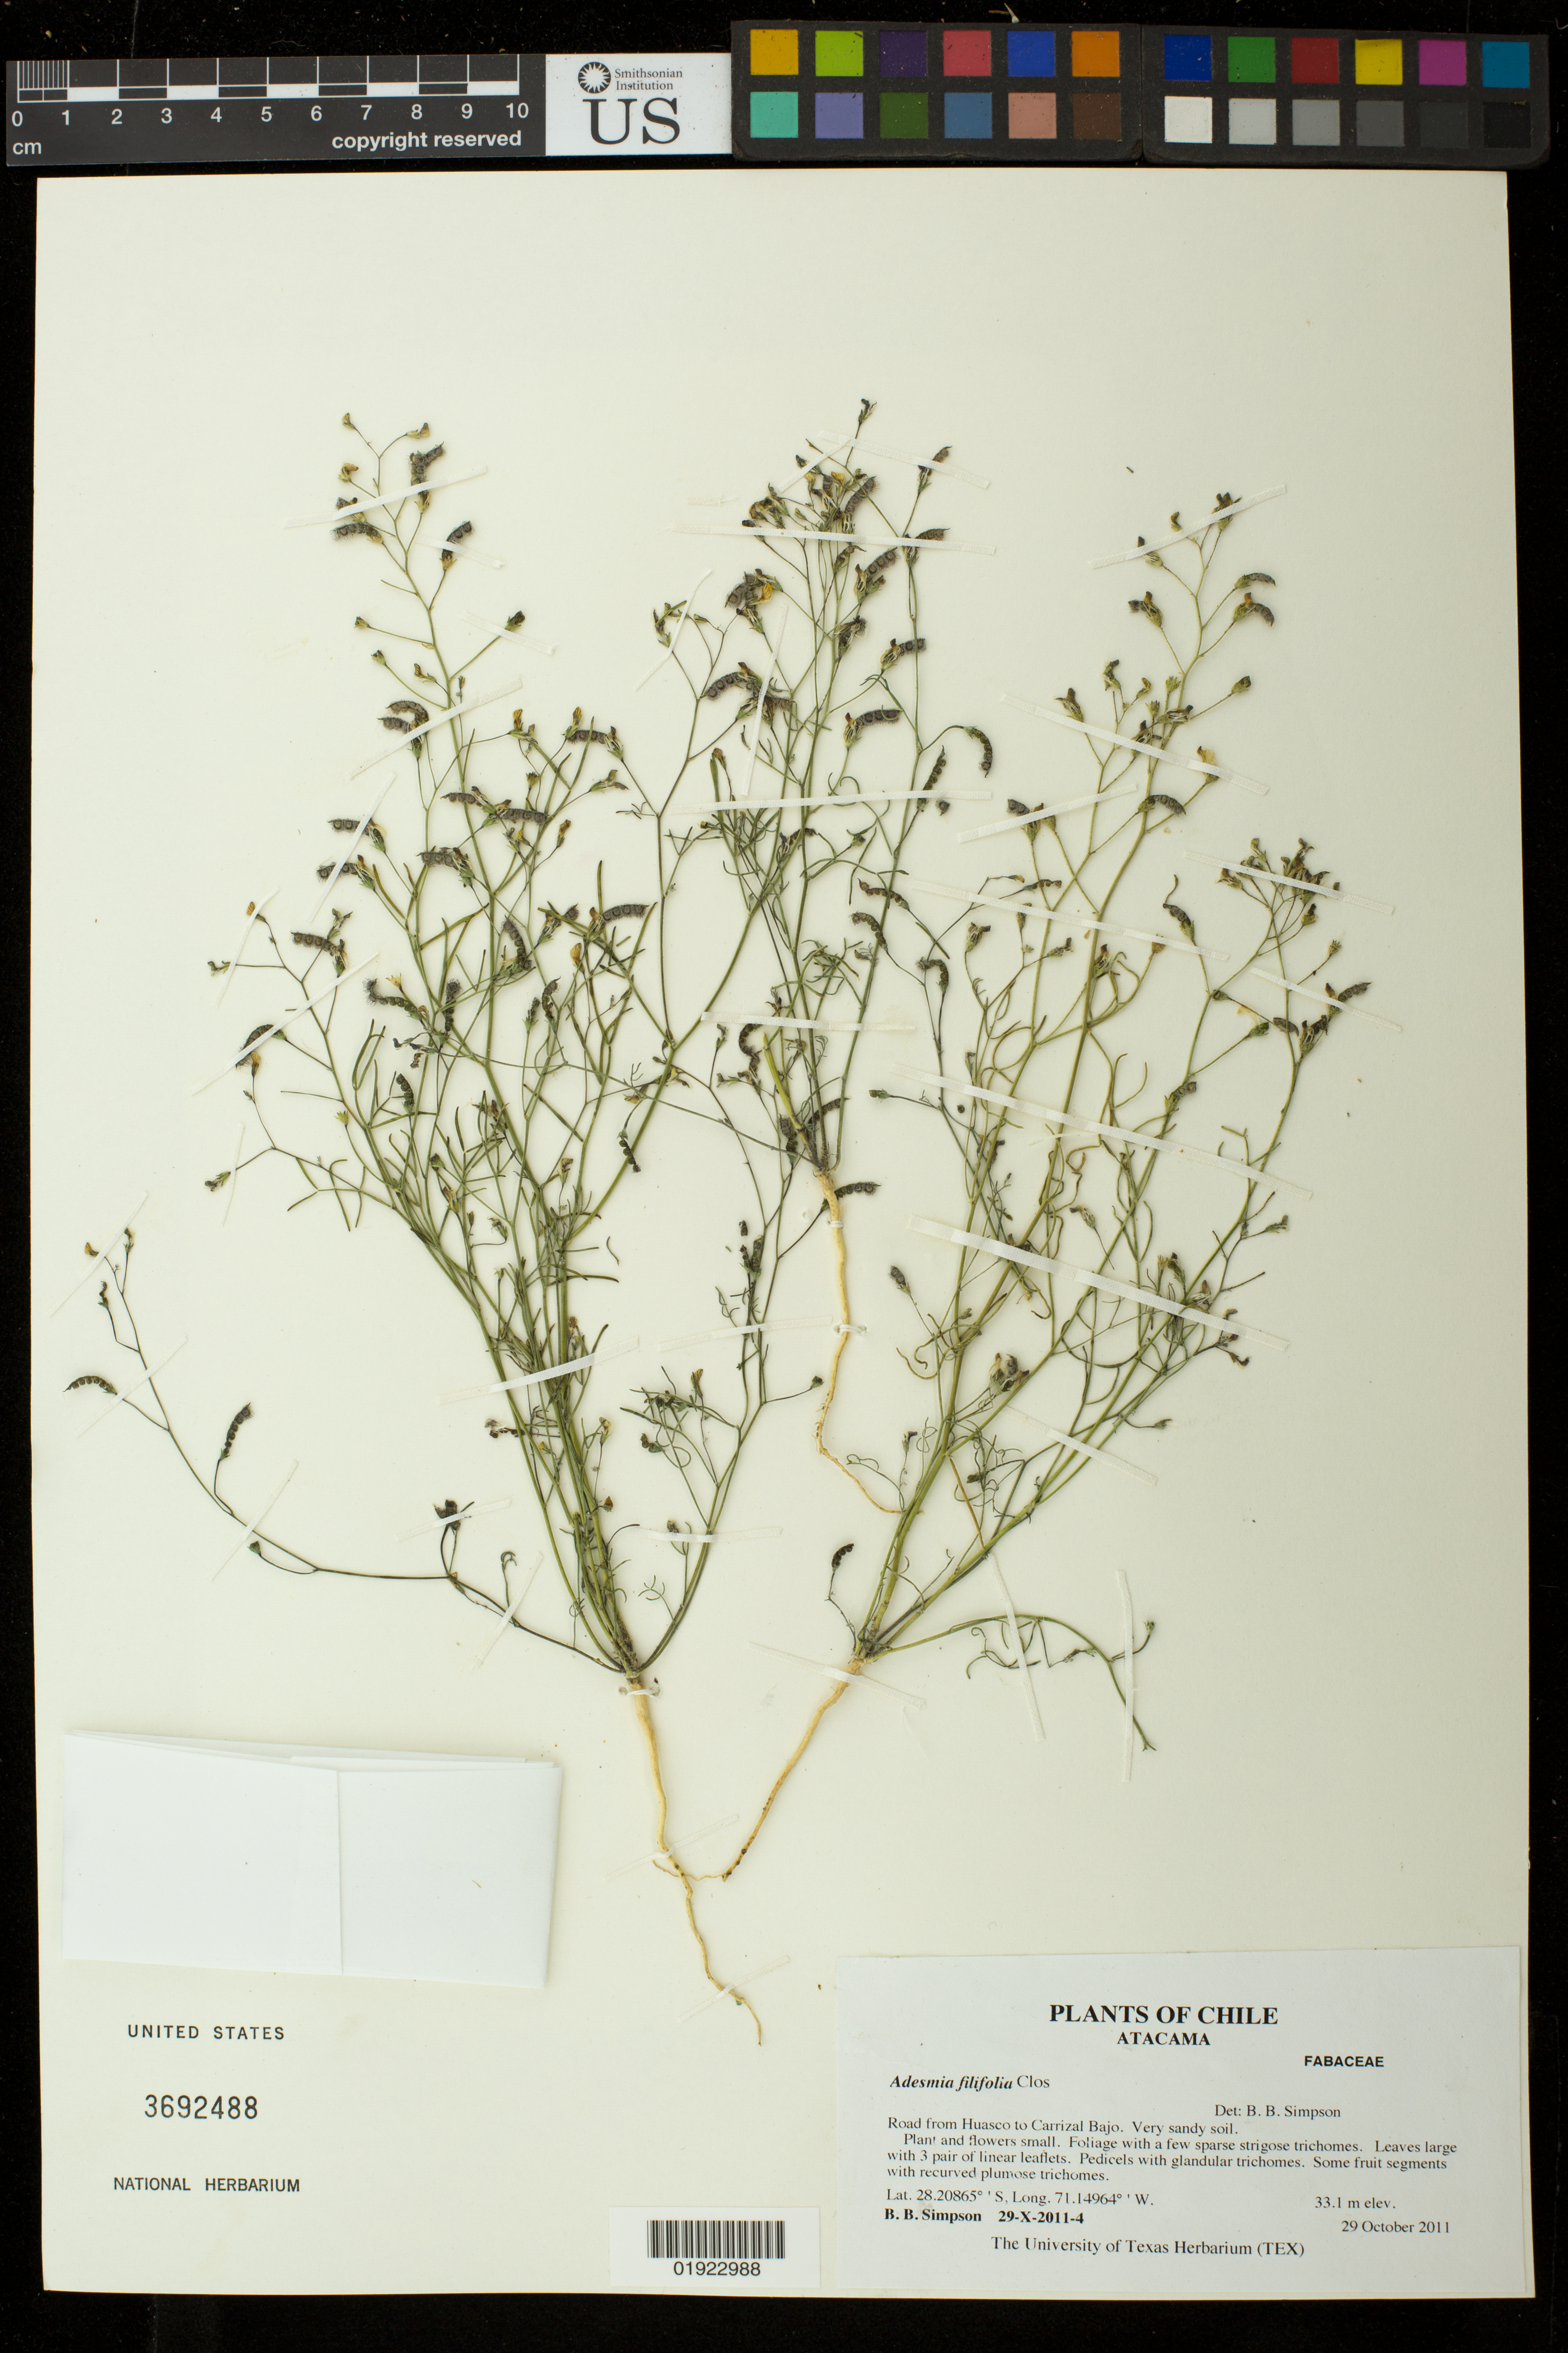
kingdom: Plantae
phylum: Tracheophyta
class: Magnoliopsida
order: Fabales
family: Fabaceae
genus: Adesmia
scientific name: Adesmia filifolia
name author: Clos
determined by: Simpson, B. B.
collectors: B. Simpson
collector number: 29-X-2011-4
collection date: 2011-10-29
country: Chile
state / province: Atacama (III)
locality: Road from Huasco to Carrizal Bajo.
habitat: Very sandy soil.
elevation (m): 33.1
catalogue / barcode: US 3692488